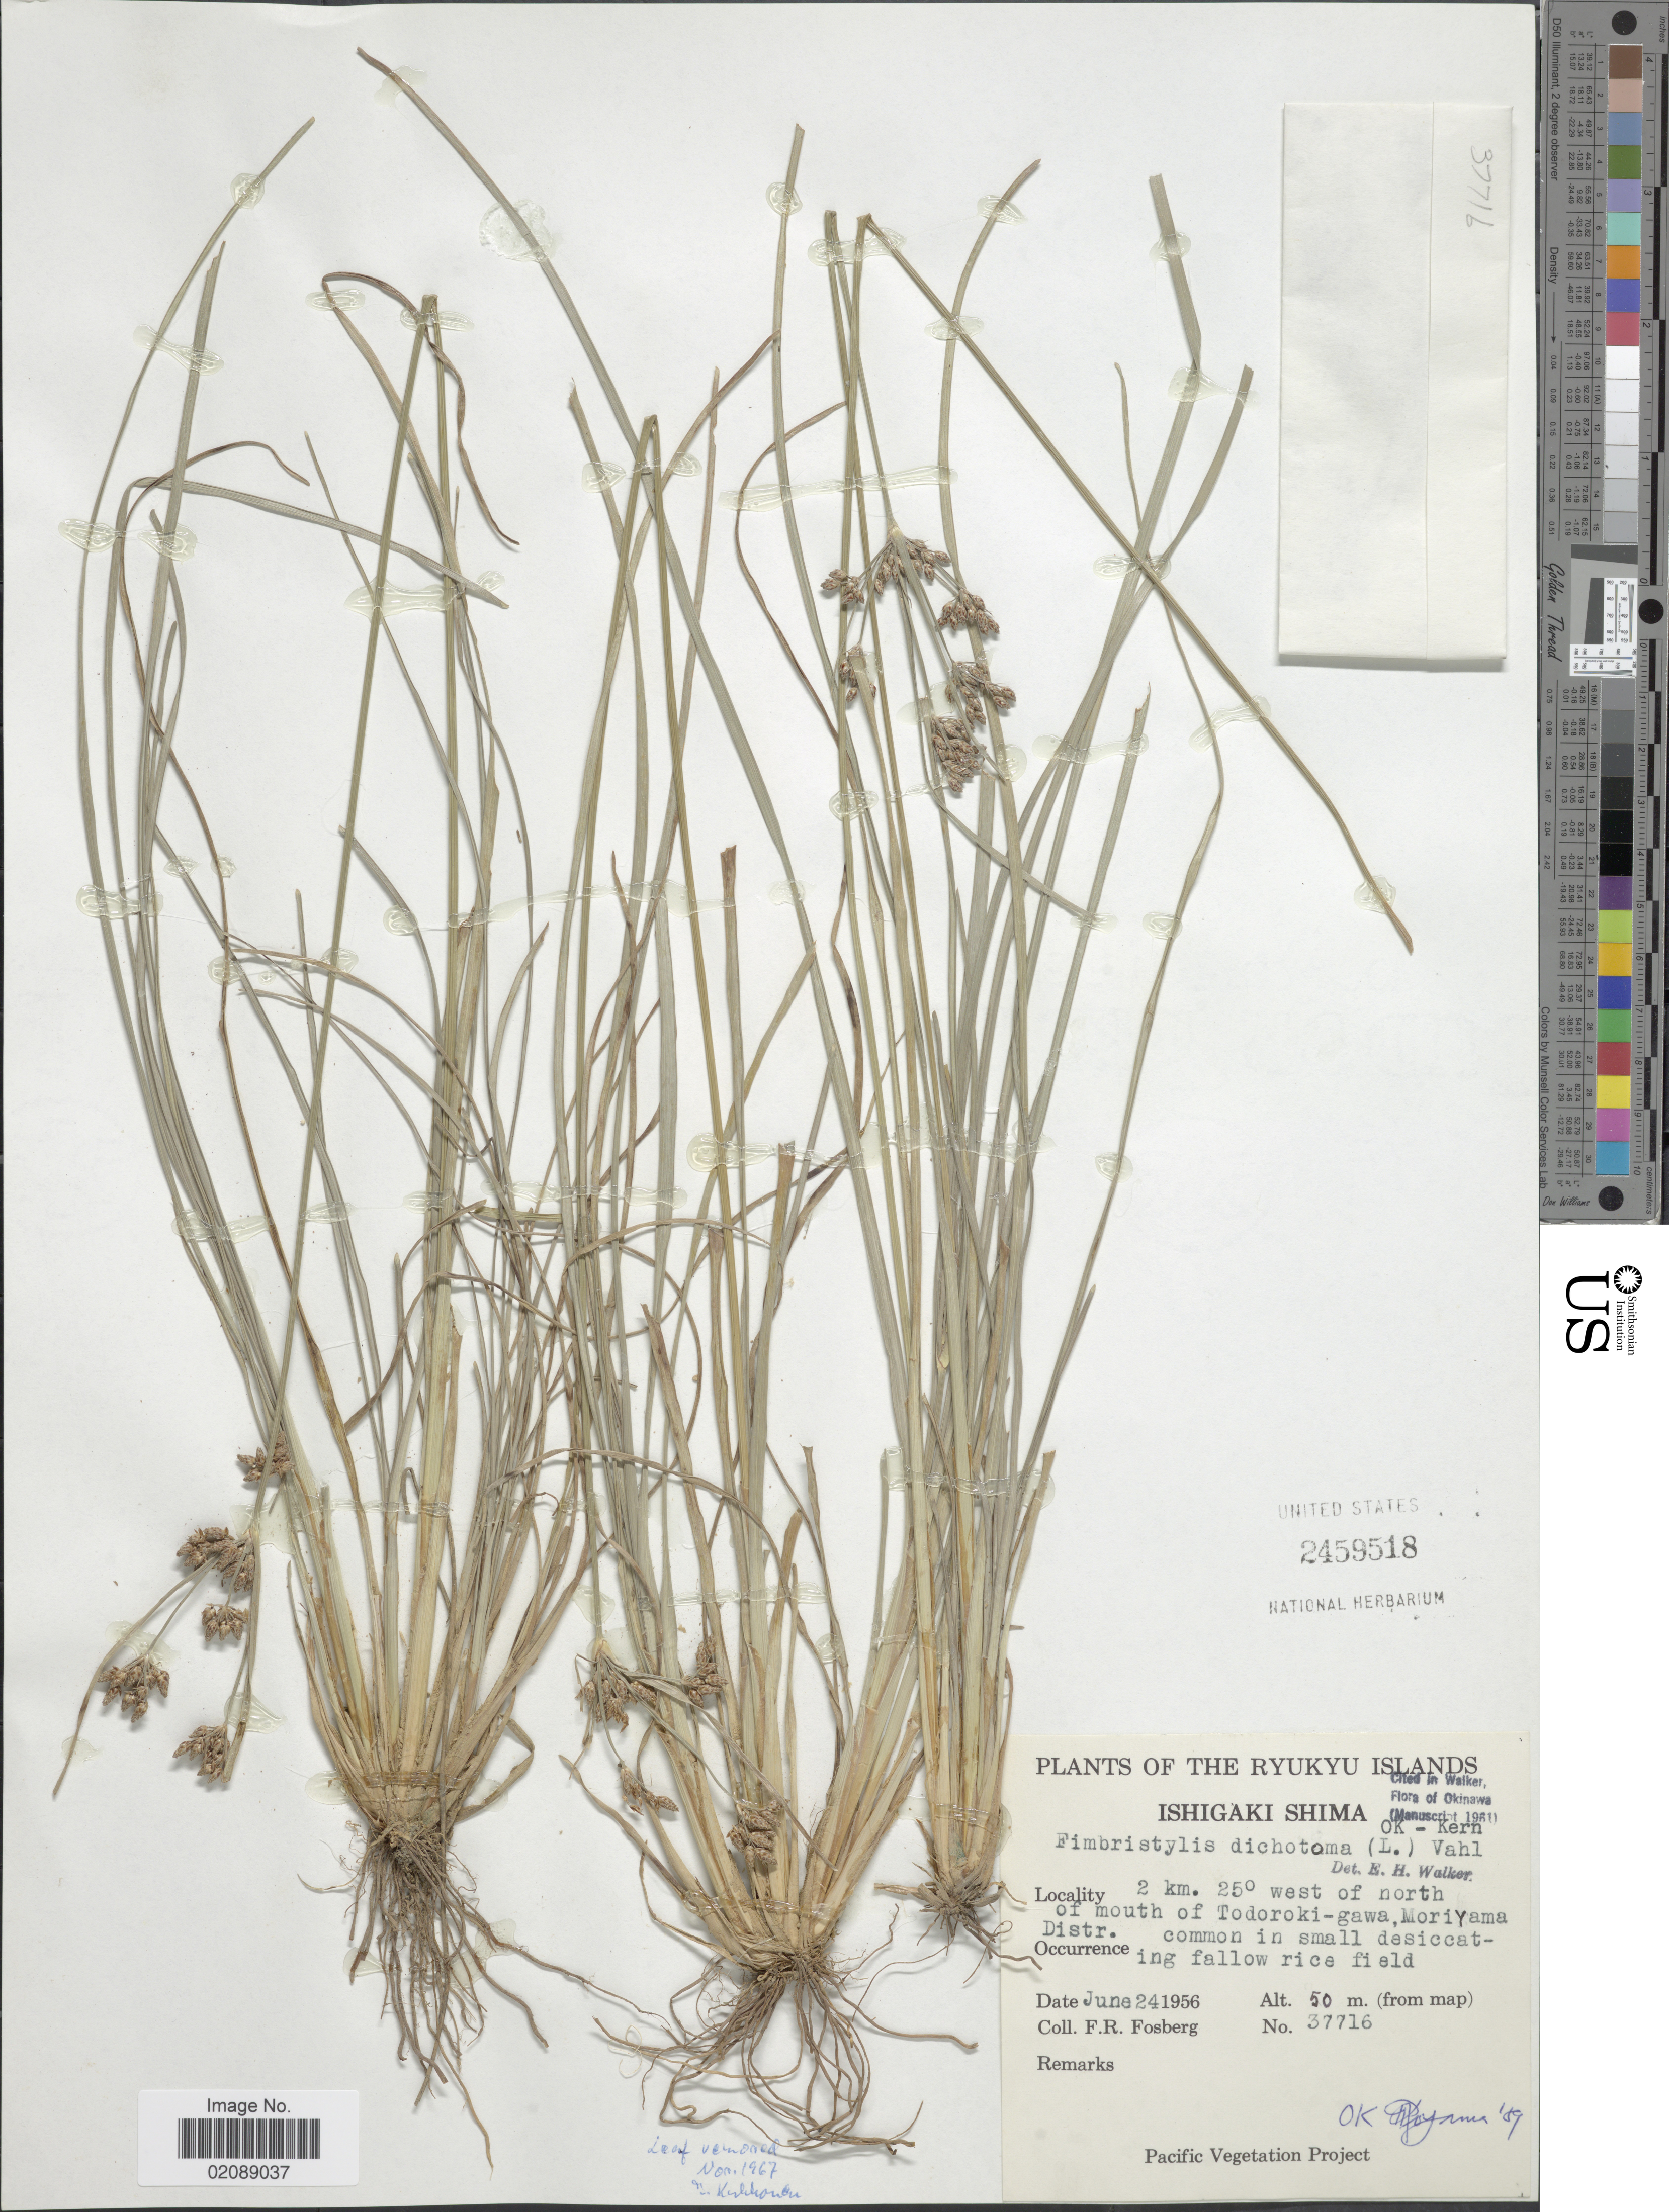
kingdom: Plantae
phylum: Tracheophyta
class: Liliopsida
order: Poales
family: Cyperaceae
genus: Fimbristylis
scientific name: Fimbristylis dichotoma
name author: (L.) Vahl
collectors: F. R. Fosberg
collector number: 37716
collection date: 1956-06-24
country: Japan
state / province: Okinawa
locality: The Ryukyu Islands, Ishigaki Shima, 2 km 25° west of north of mouth of Todoroki-gawa, Mori Yama Distr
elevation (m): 50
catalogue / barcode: US 2459518